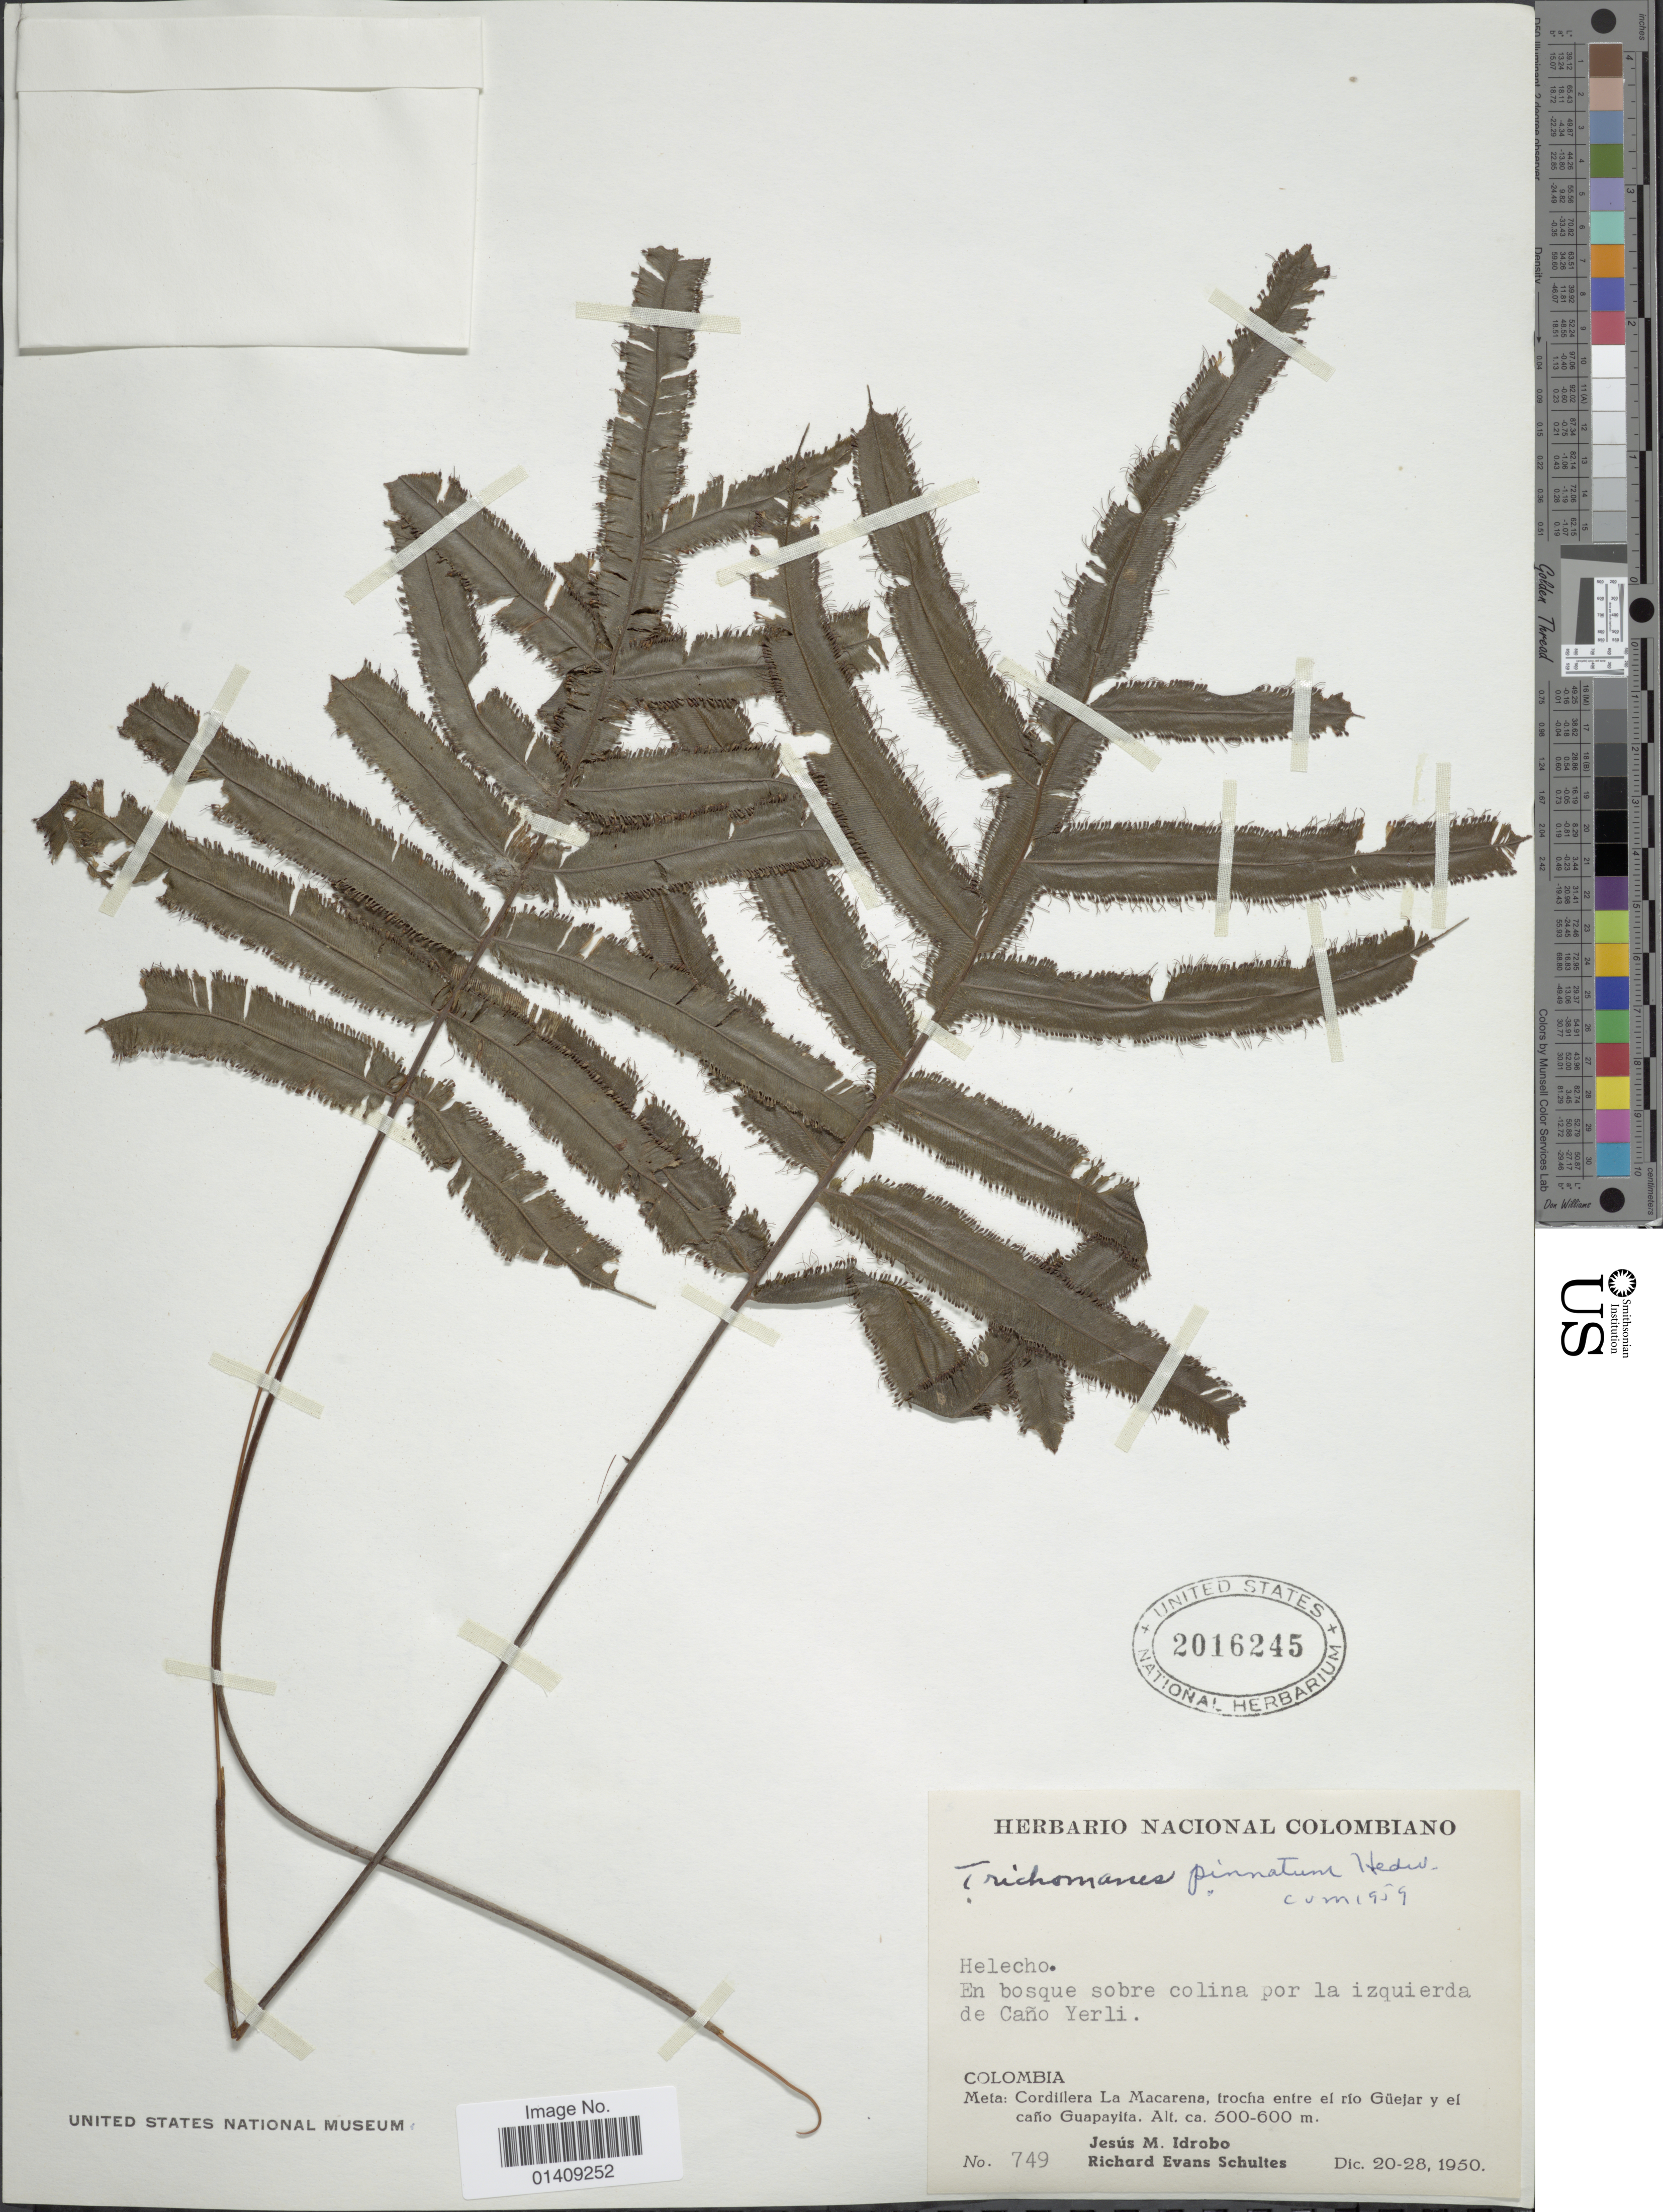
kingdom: Plantae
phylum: Tracheophyta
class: Polypodiopsida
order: Hymenophyllales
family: Hymenophyllaceae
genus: Trichomanes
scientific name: Trichomanes pinnatum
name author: Hedw.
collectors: J. M. Idrobo & R. E. Schultes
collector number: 749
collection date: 1950-12-20/1950-12-28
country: Colombia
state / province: Meta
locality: Meta: Cordillera La Macarena trocha entre el Rio Guejar y el caño Guapayita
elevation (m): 500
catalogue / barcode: US 2016245